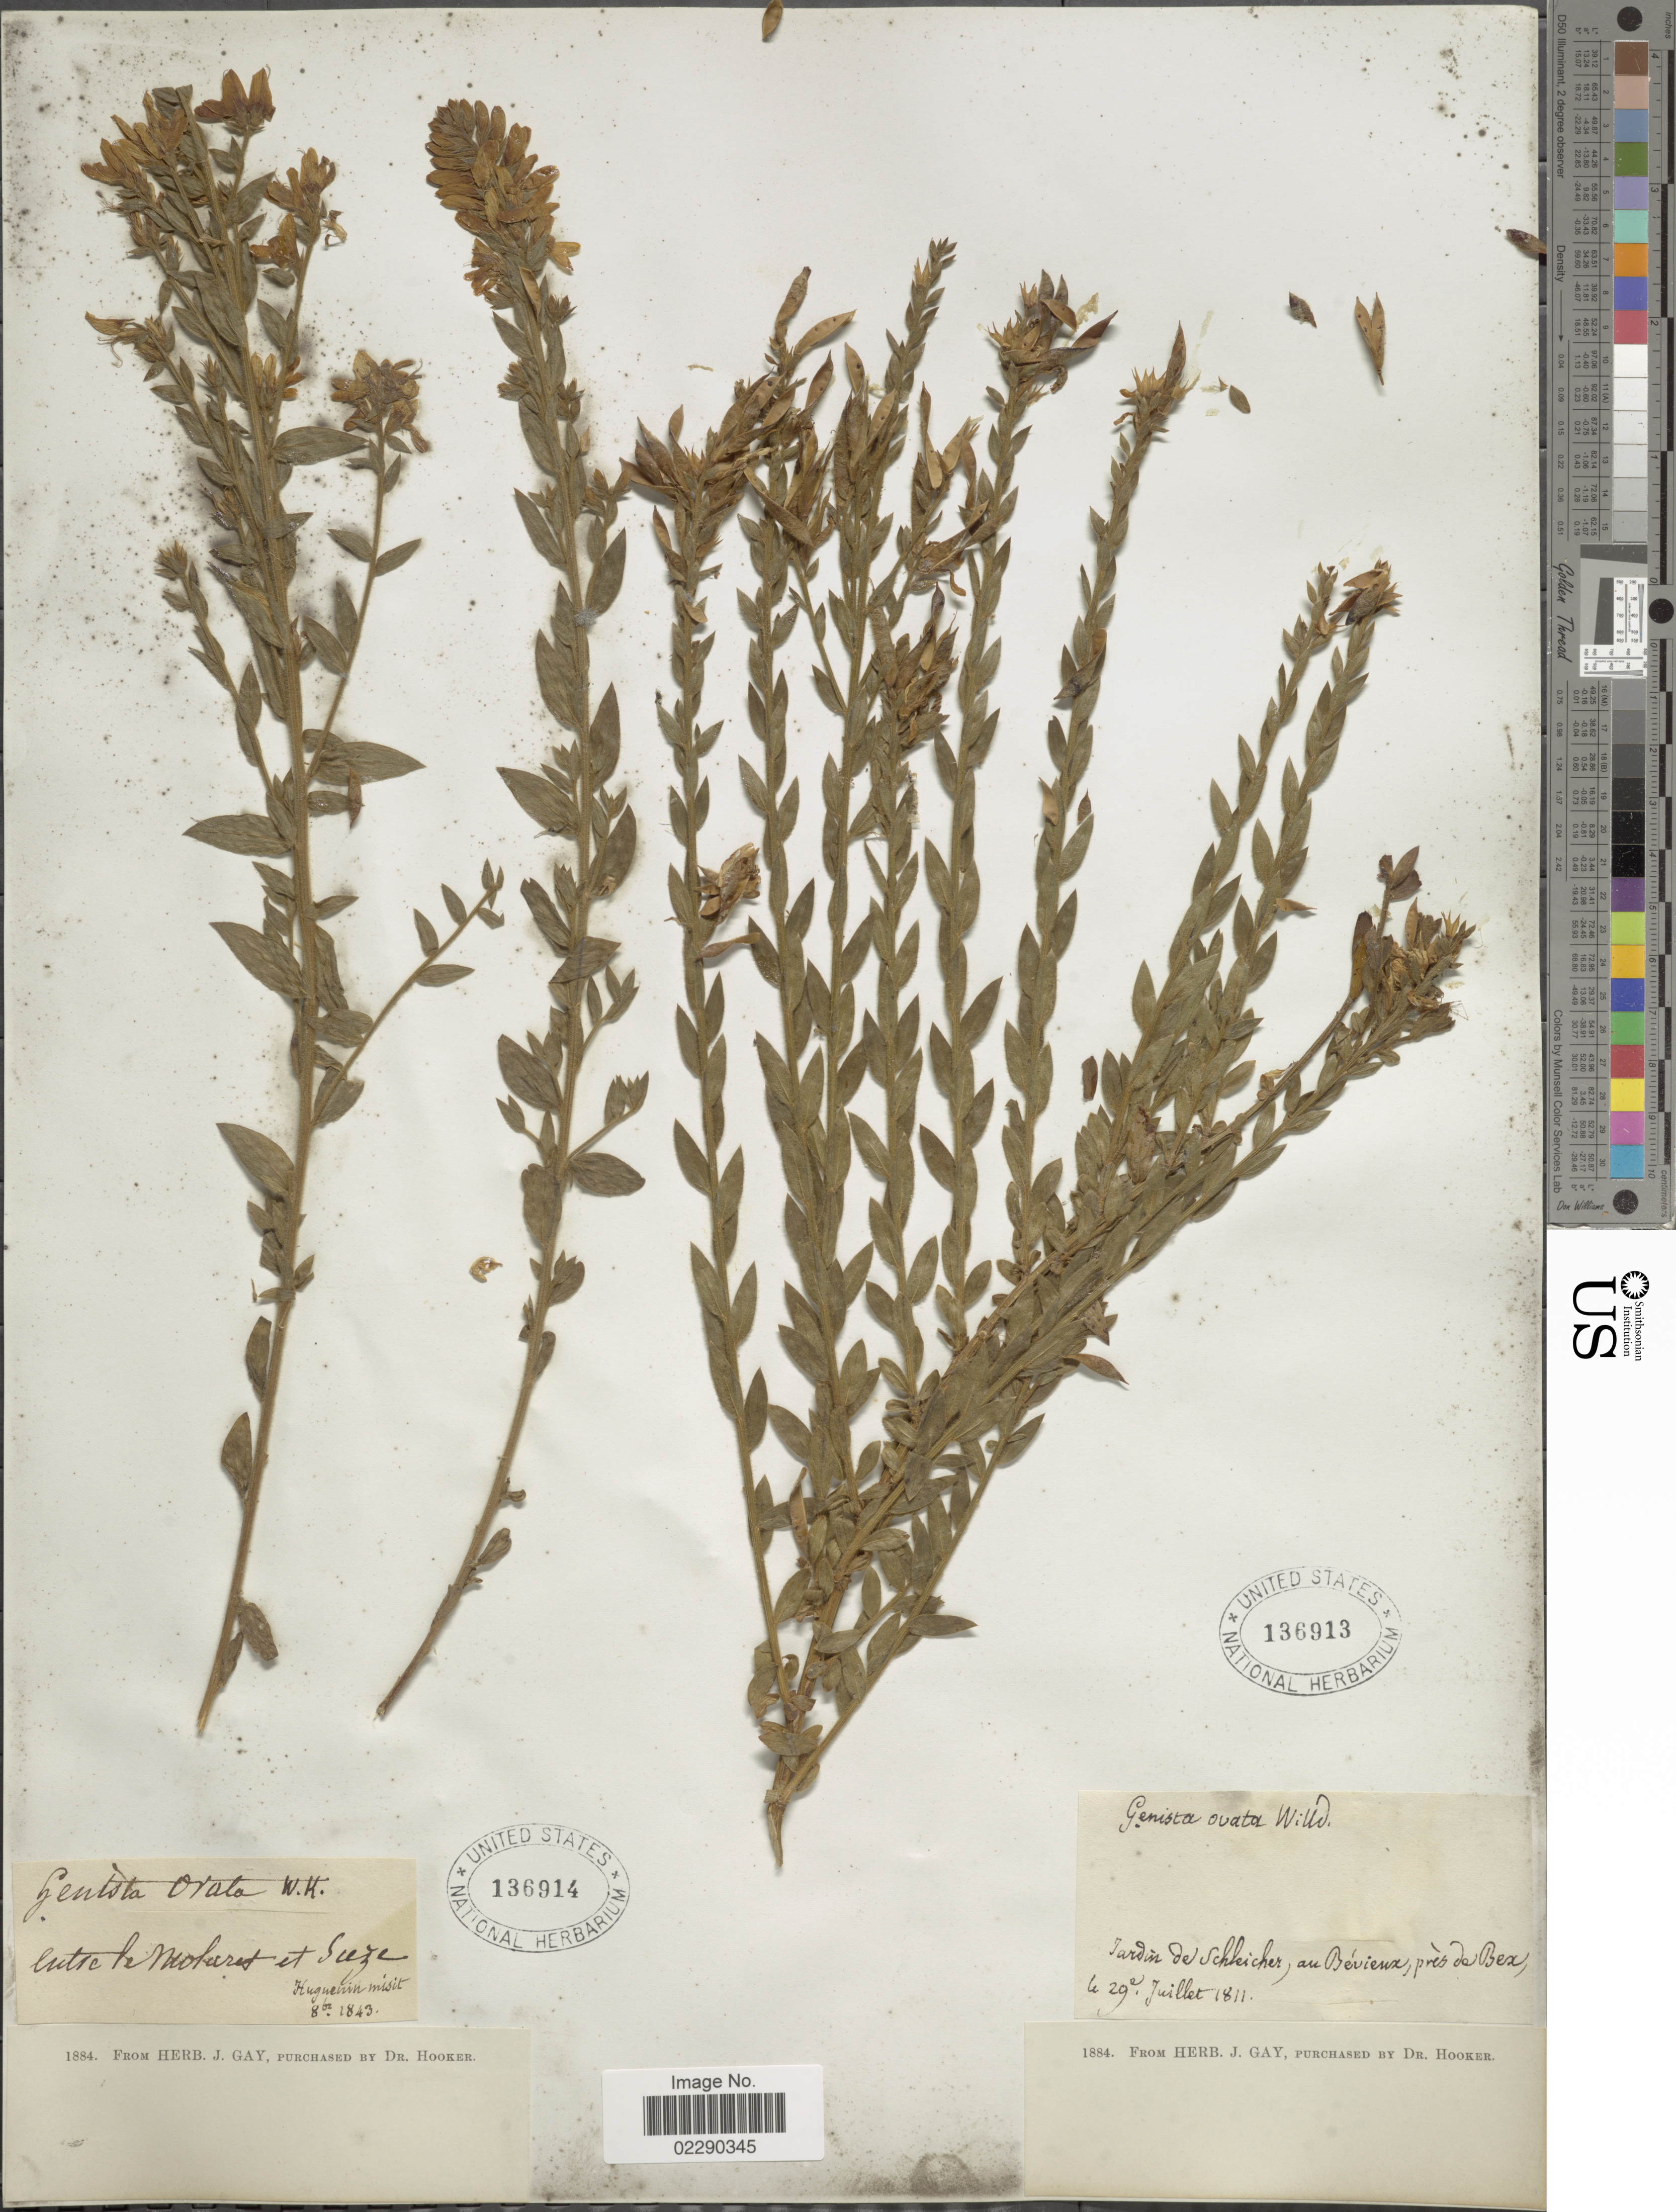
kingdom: Plantae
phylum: Tracheophyta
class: Magnoliopsida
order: Fabales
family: Fabaceae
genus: Genista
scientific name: Genista ovata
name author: Waldst. & Kit.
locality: Lutse le Molares et Suze [interpreted] [unsure placement]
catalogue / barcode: US 136914